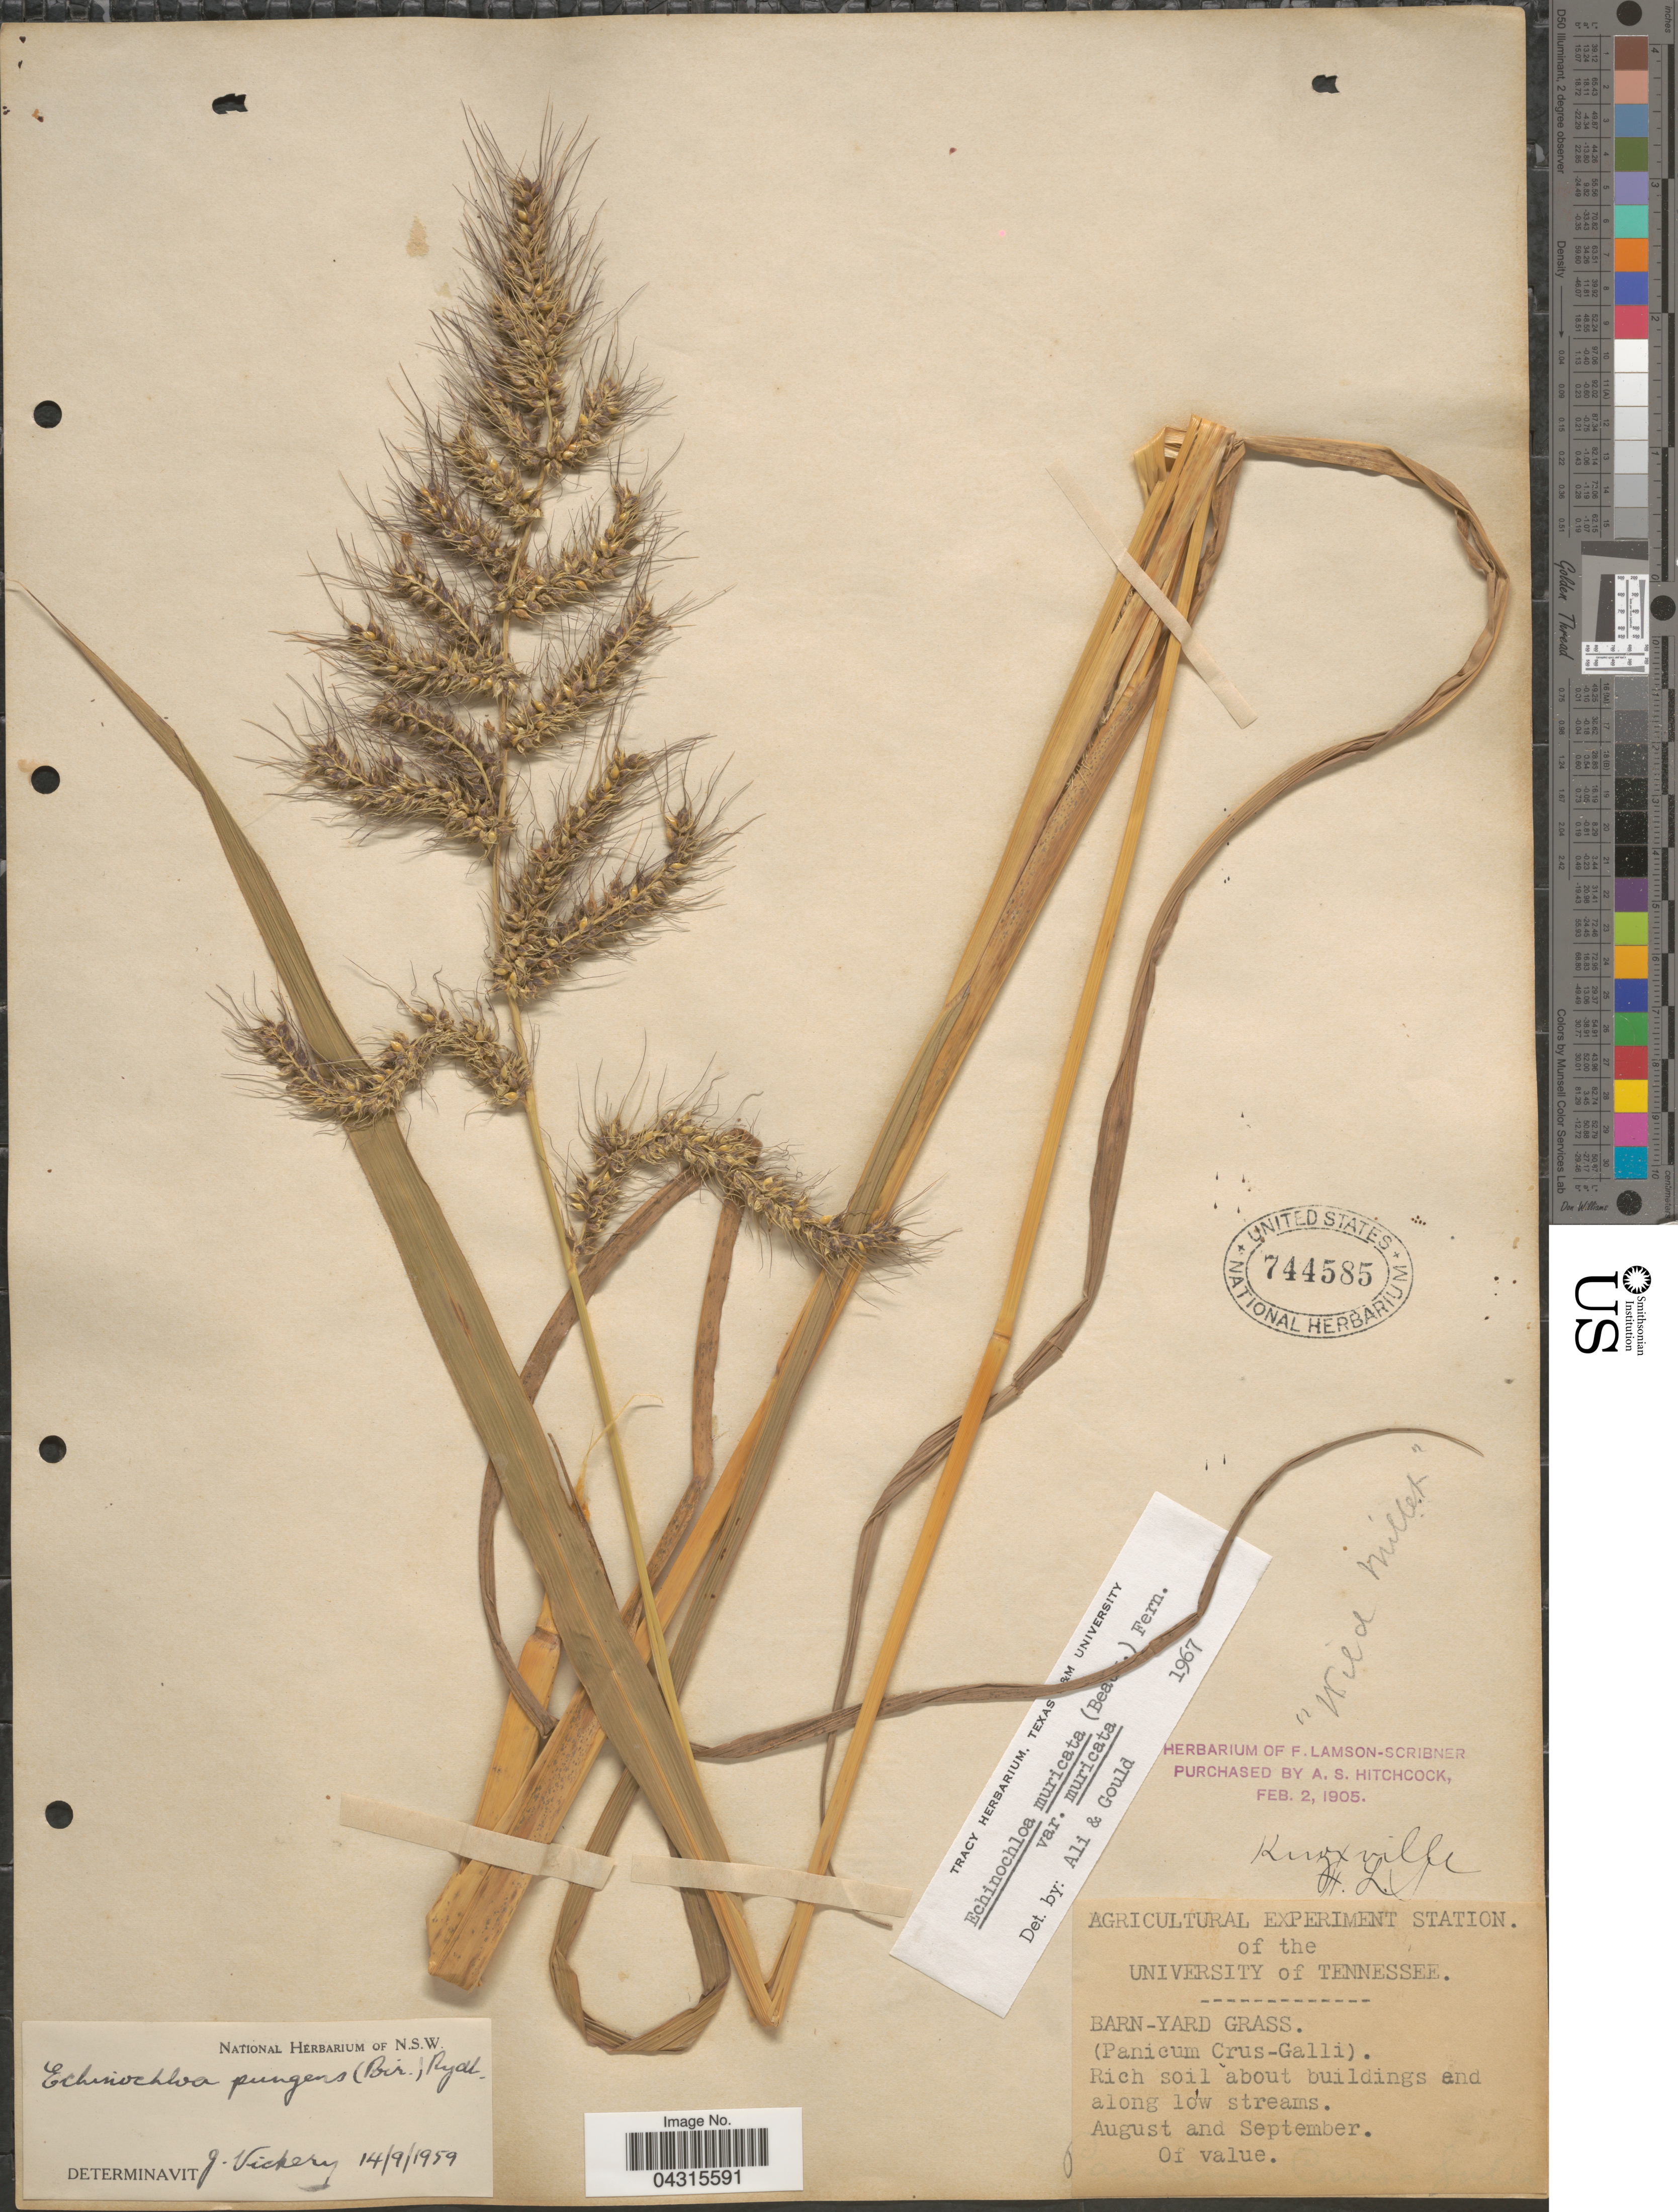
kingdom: Plantae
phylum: Tracheophyta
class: Liliopsida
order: Poales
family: Poaceae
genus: Echinochloa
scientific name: Echinochloa muricata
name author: (P. Beauv.) Fernald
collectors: ex herb. F. Lamson Scribner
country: United States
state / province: Tennessee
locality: Rich soil about buildings and along low streams.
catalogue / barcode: US 744585